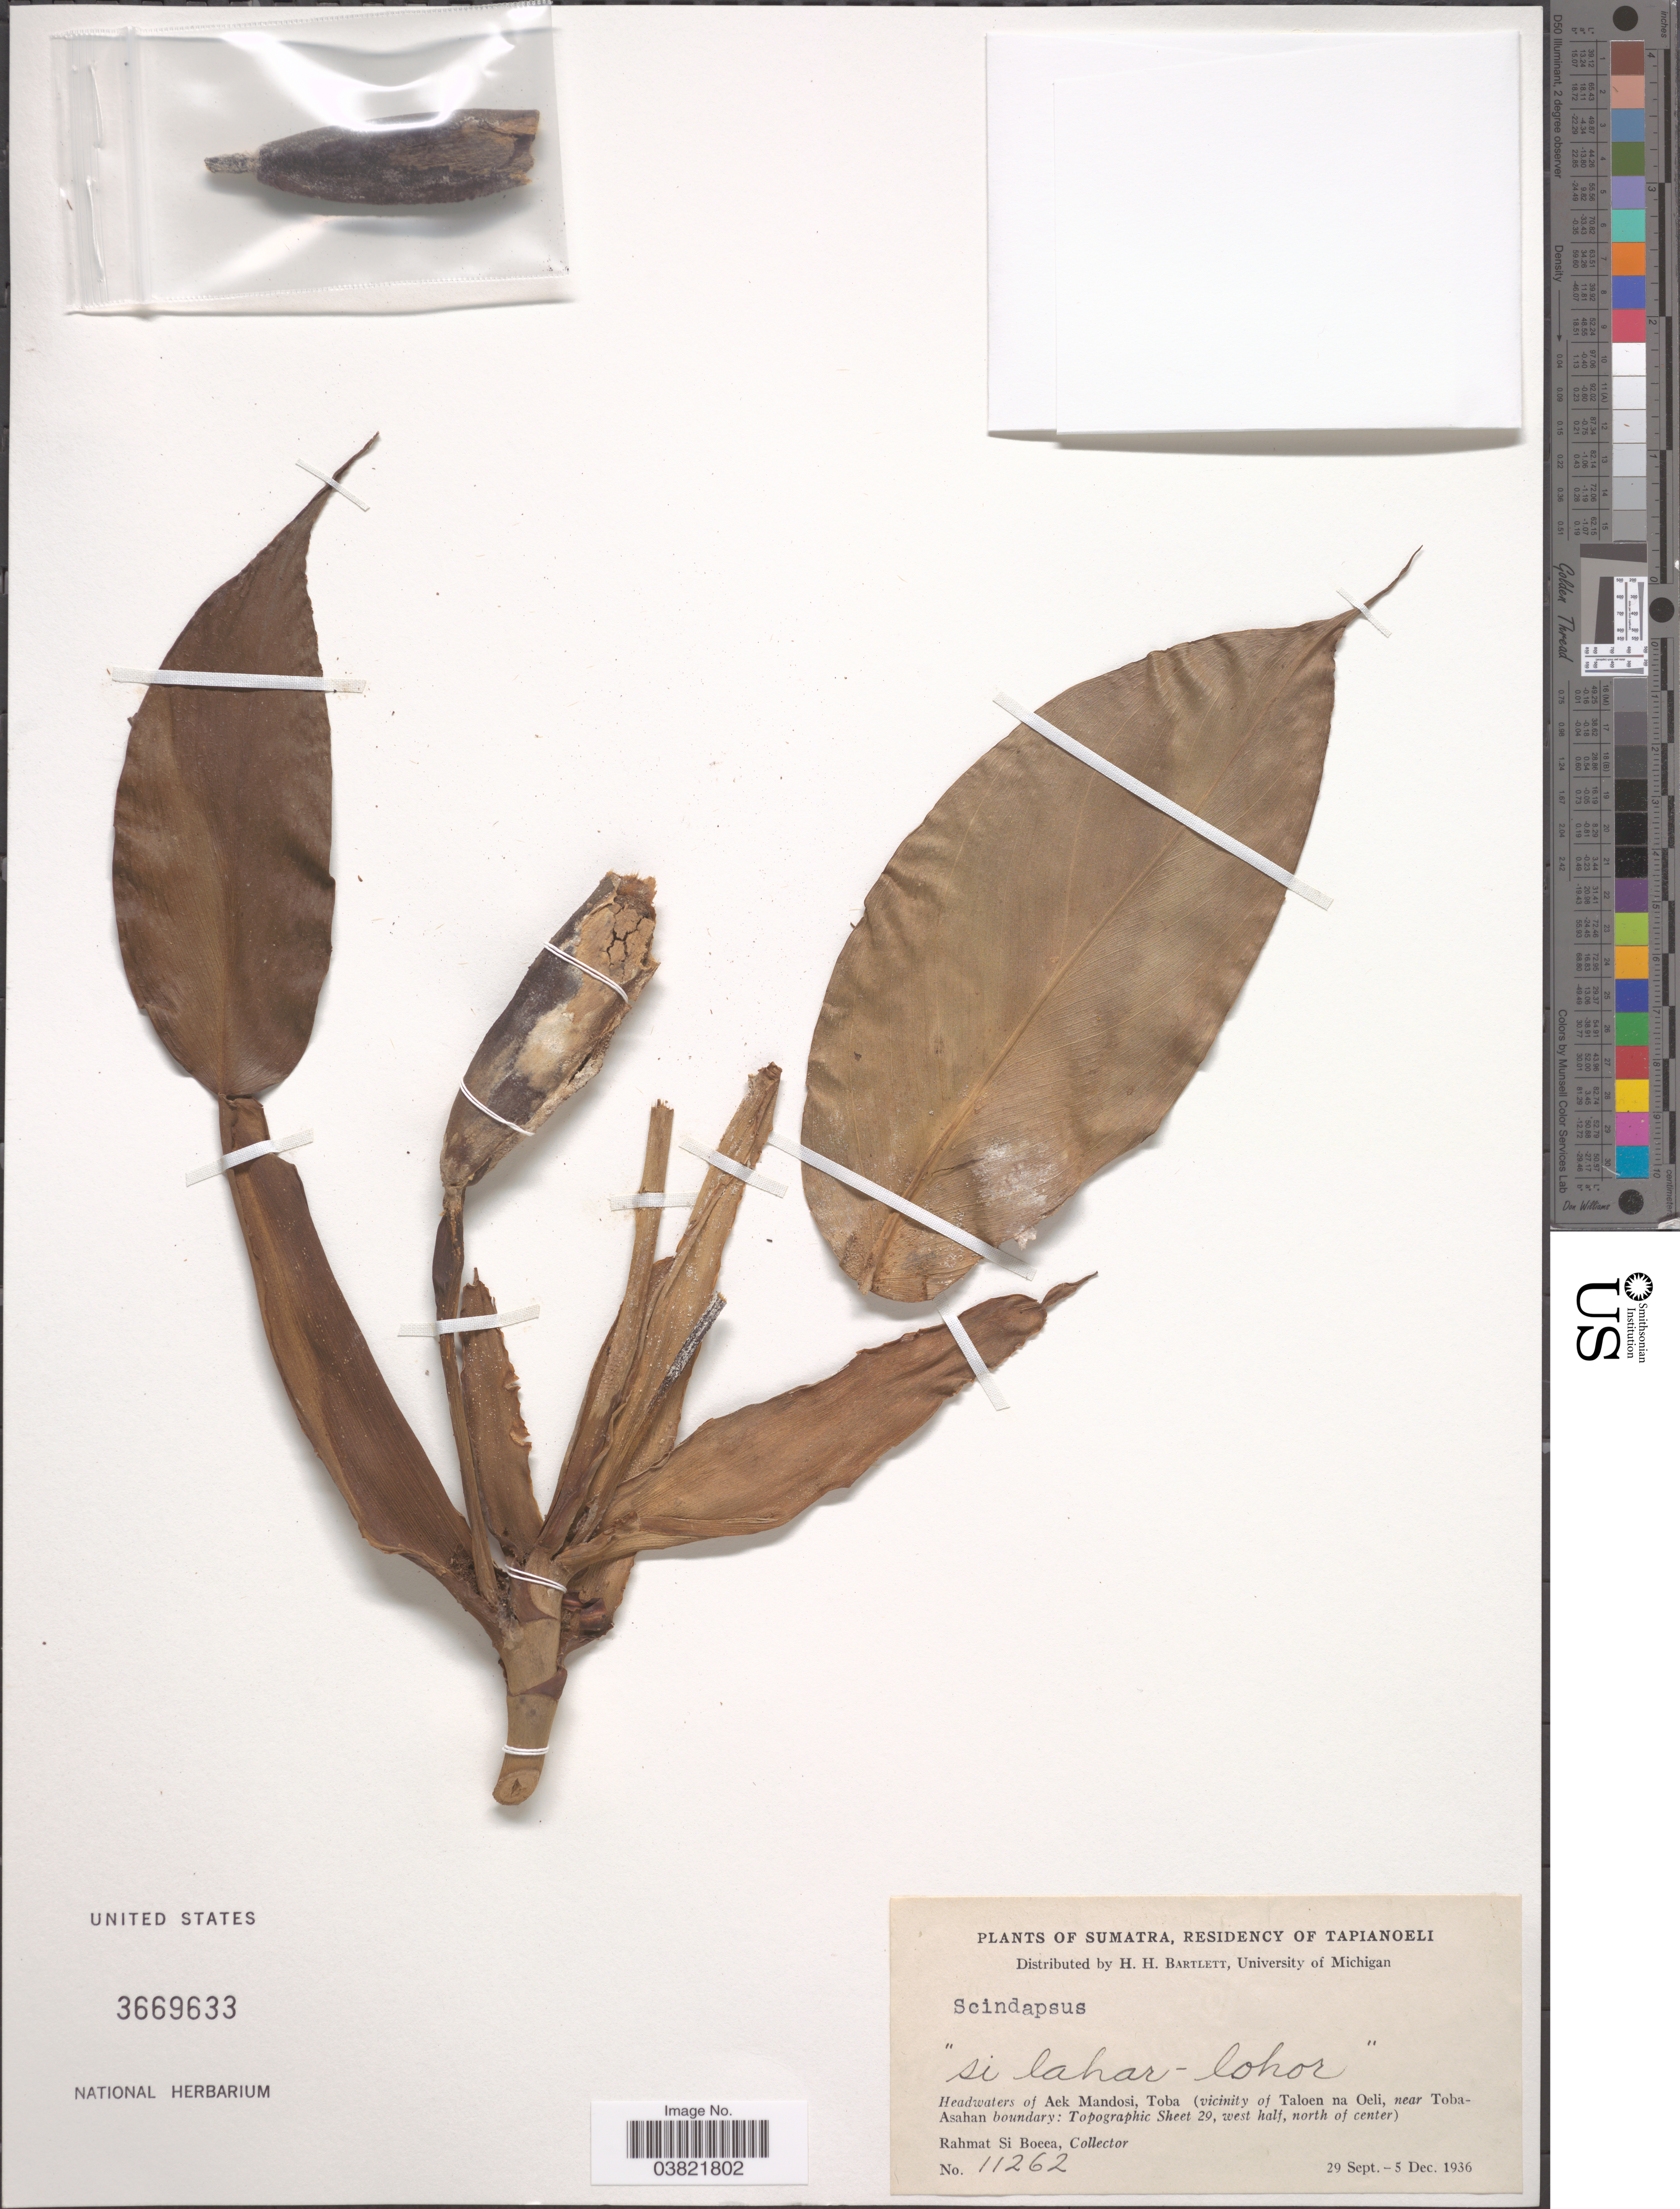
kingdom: Plantae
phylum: Tracheophyta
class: Liliopsida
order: Alismatales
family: Araceae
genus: Scindapsus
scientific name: Scindapsus sp.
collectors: Rahmat Si Boeea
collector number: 11262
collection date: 1936-09-29/1936-12-05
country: Indonesia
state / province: Sumatra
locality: Residency of Tapianoeli. Headwaters of Aek Mandosi, Toba (vicinity of Taloen na Oeli, near Toba-Asahan boundary: Topographic Sheet 29, west half, north of center).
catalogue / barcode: US 3669633